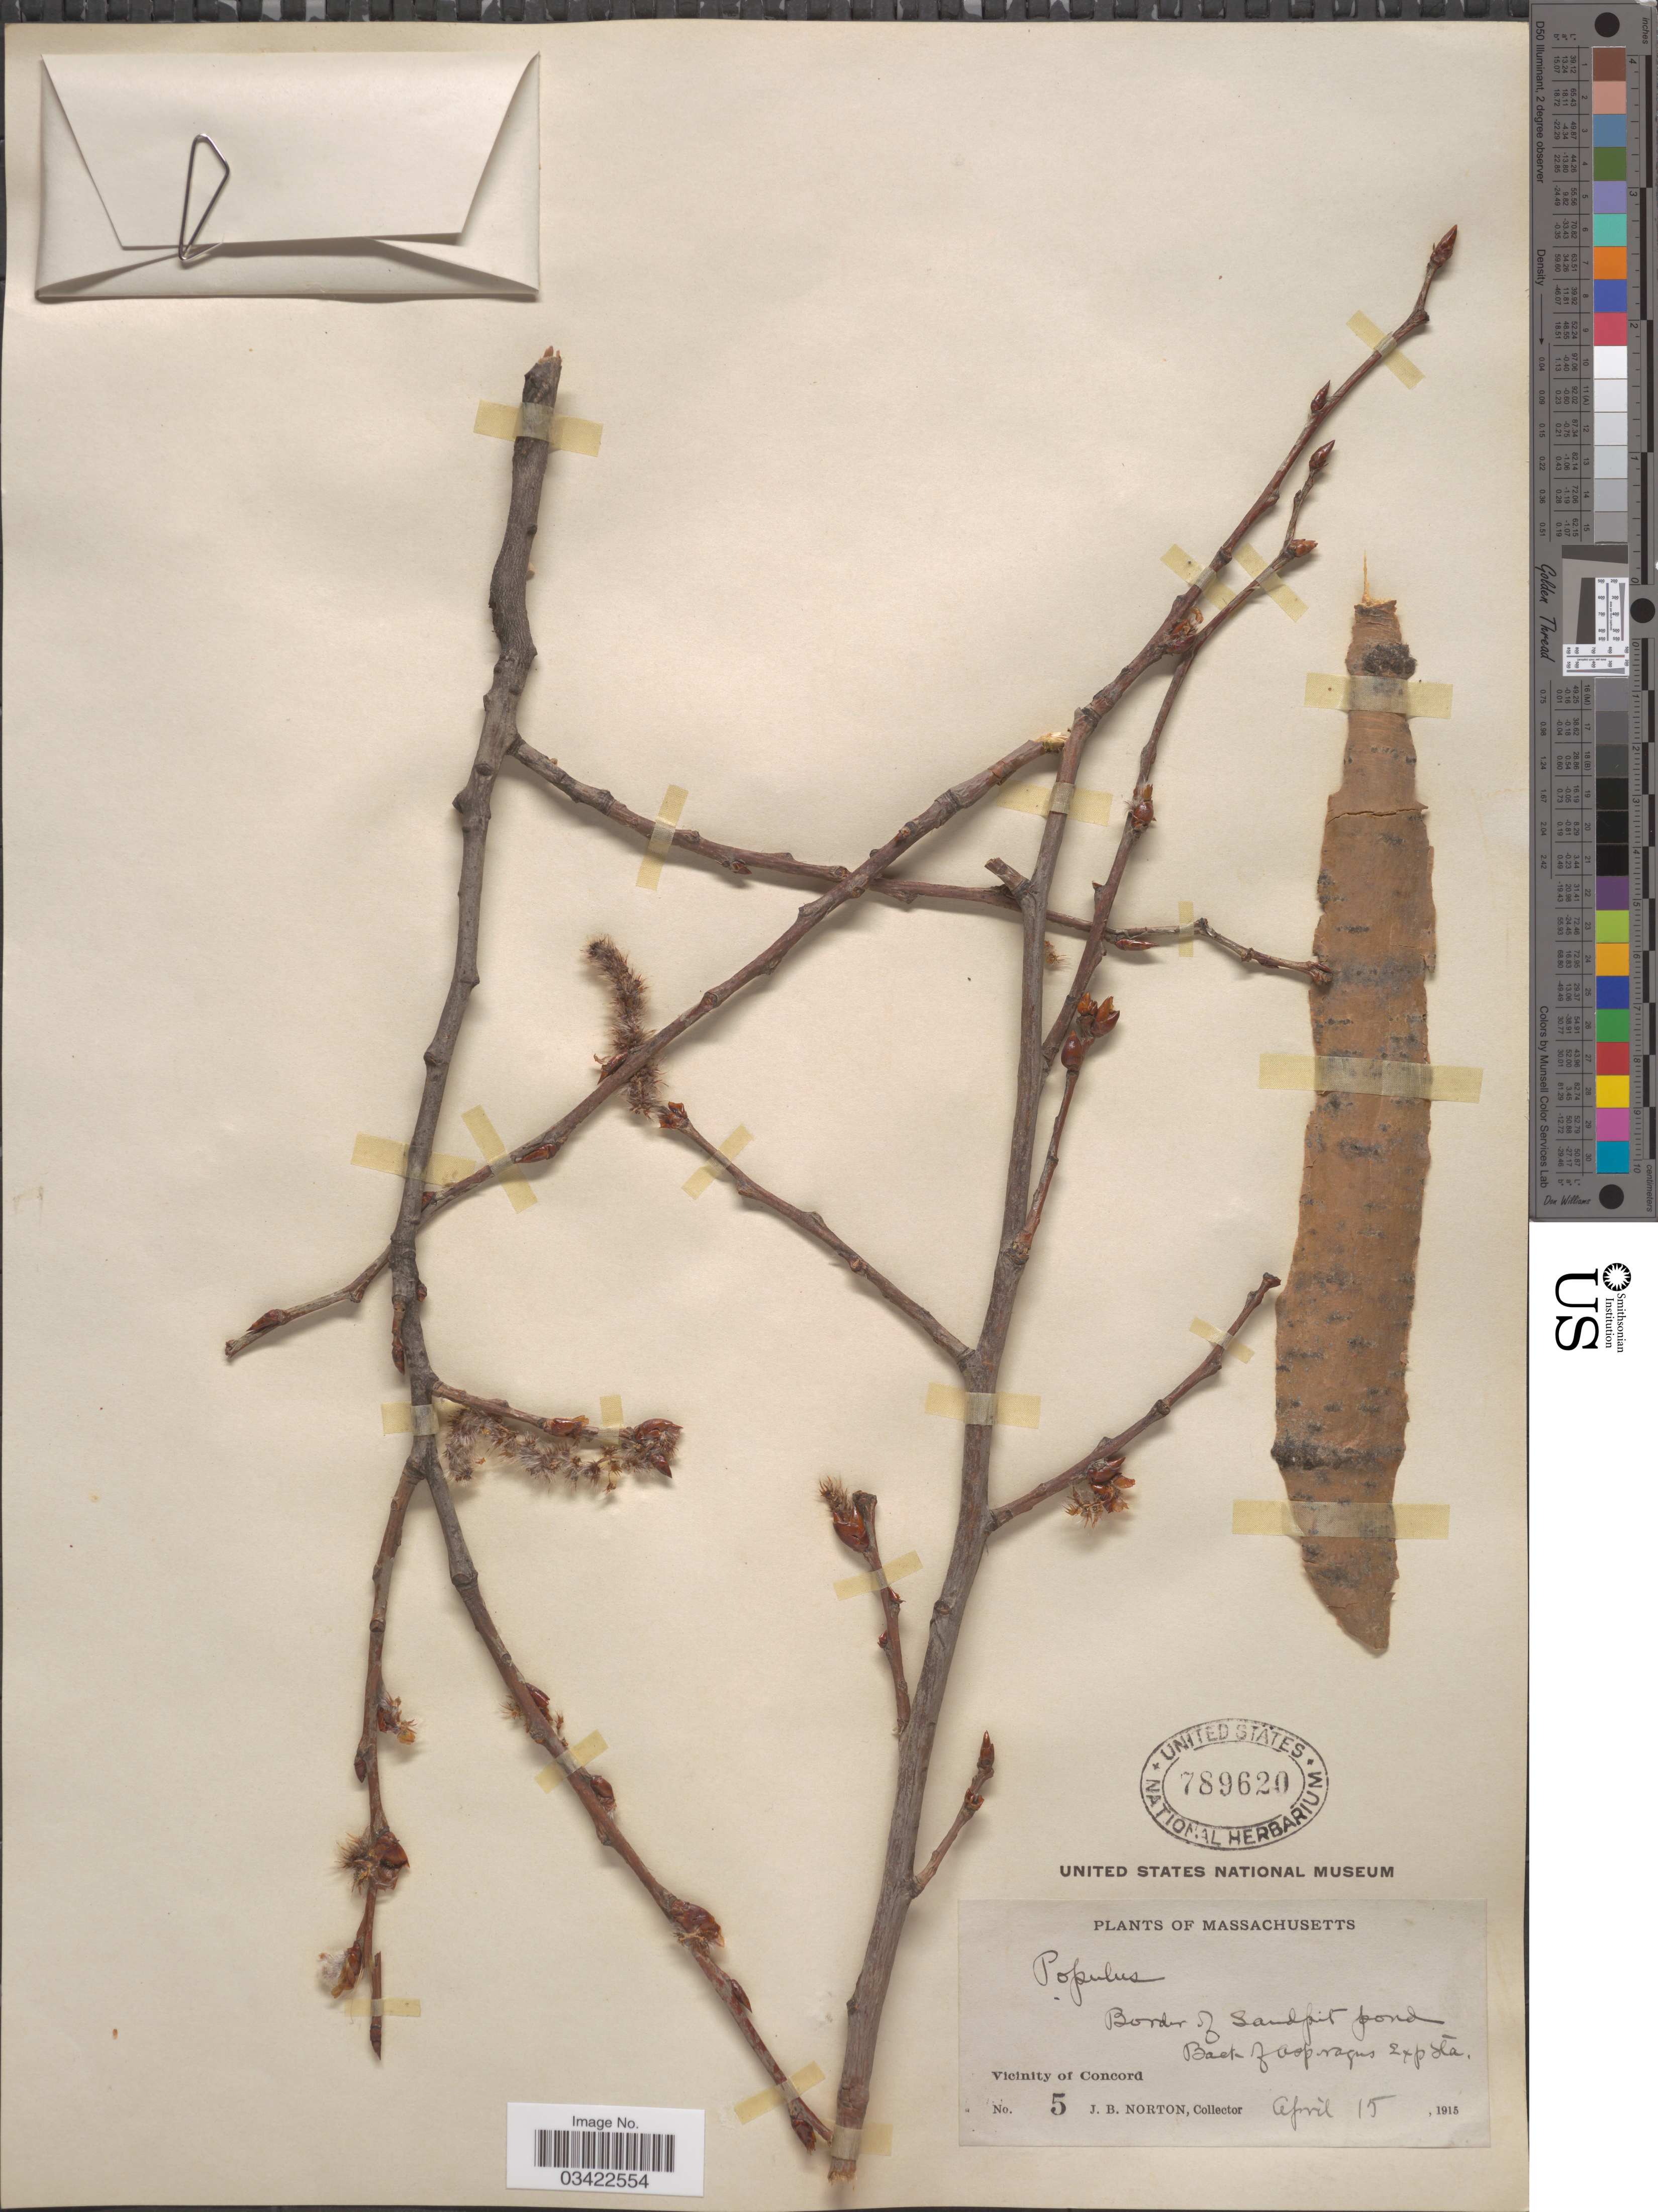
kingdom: Plantae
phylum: Tracheophyta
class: Magnoliopsida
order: Malpighiales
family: Salicaceae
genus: Populus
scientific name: Populus tremuloides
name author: Michx.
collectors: J. B. Norton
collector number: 5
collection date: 1915-04-15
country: United States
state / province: Massachusetts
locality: Border of Sandpit pond, Back of aspragus Exp Sta. Vicinity of Concord.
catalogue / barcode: US 789620